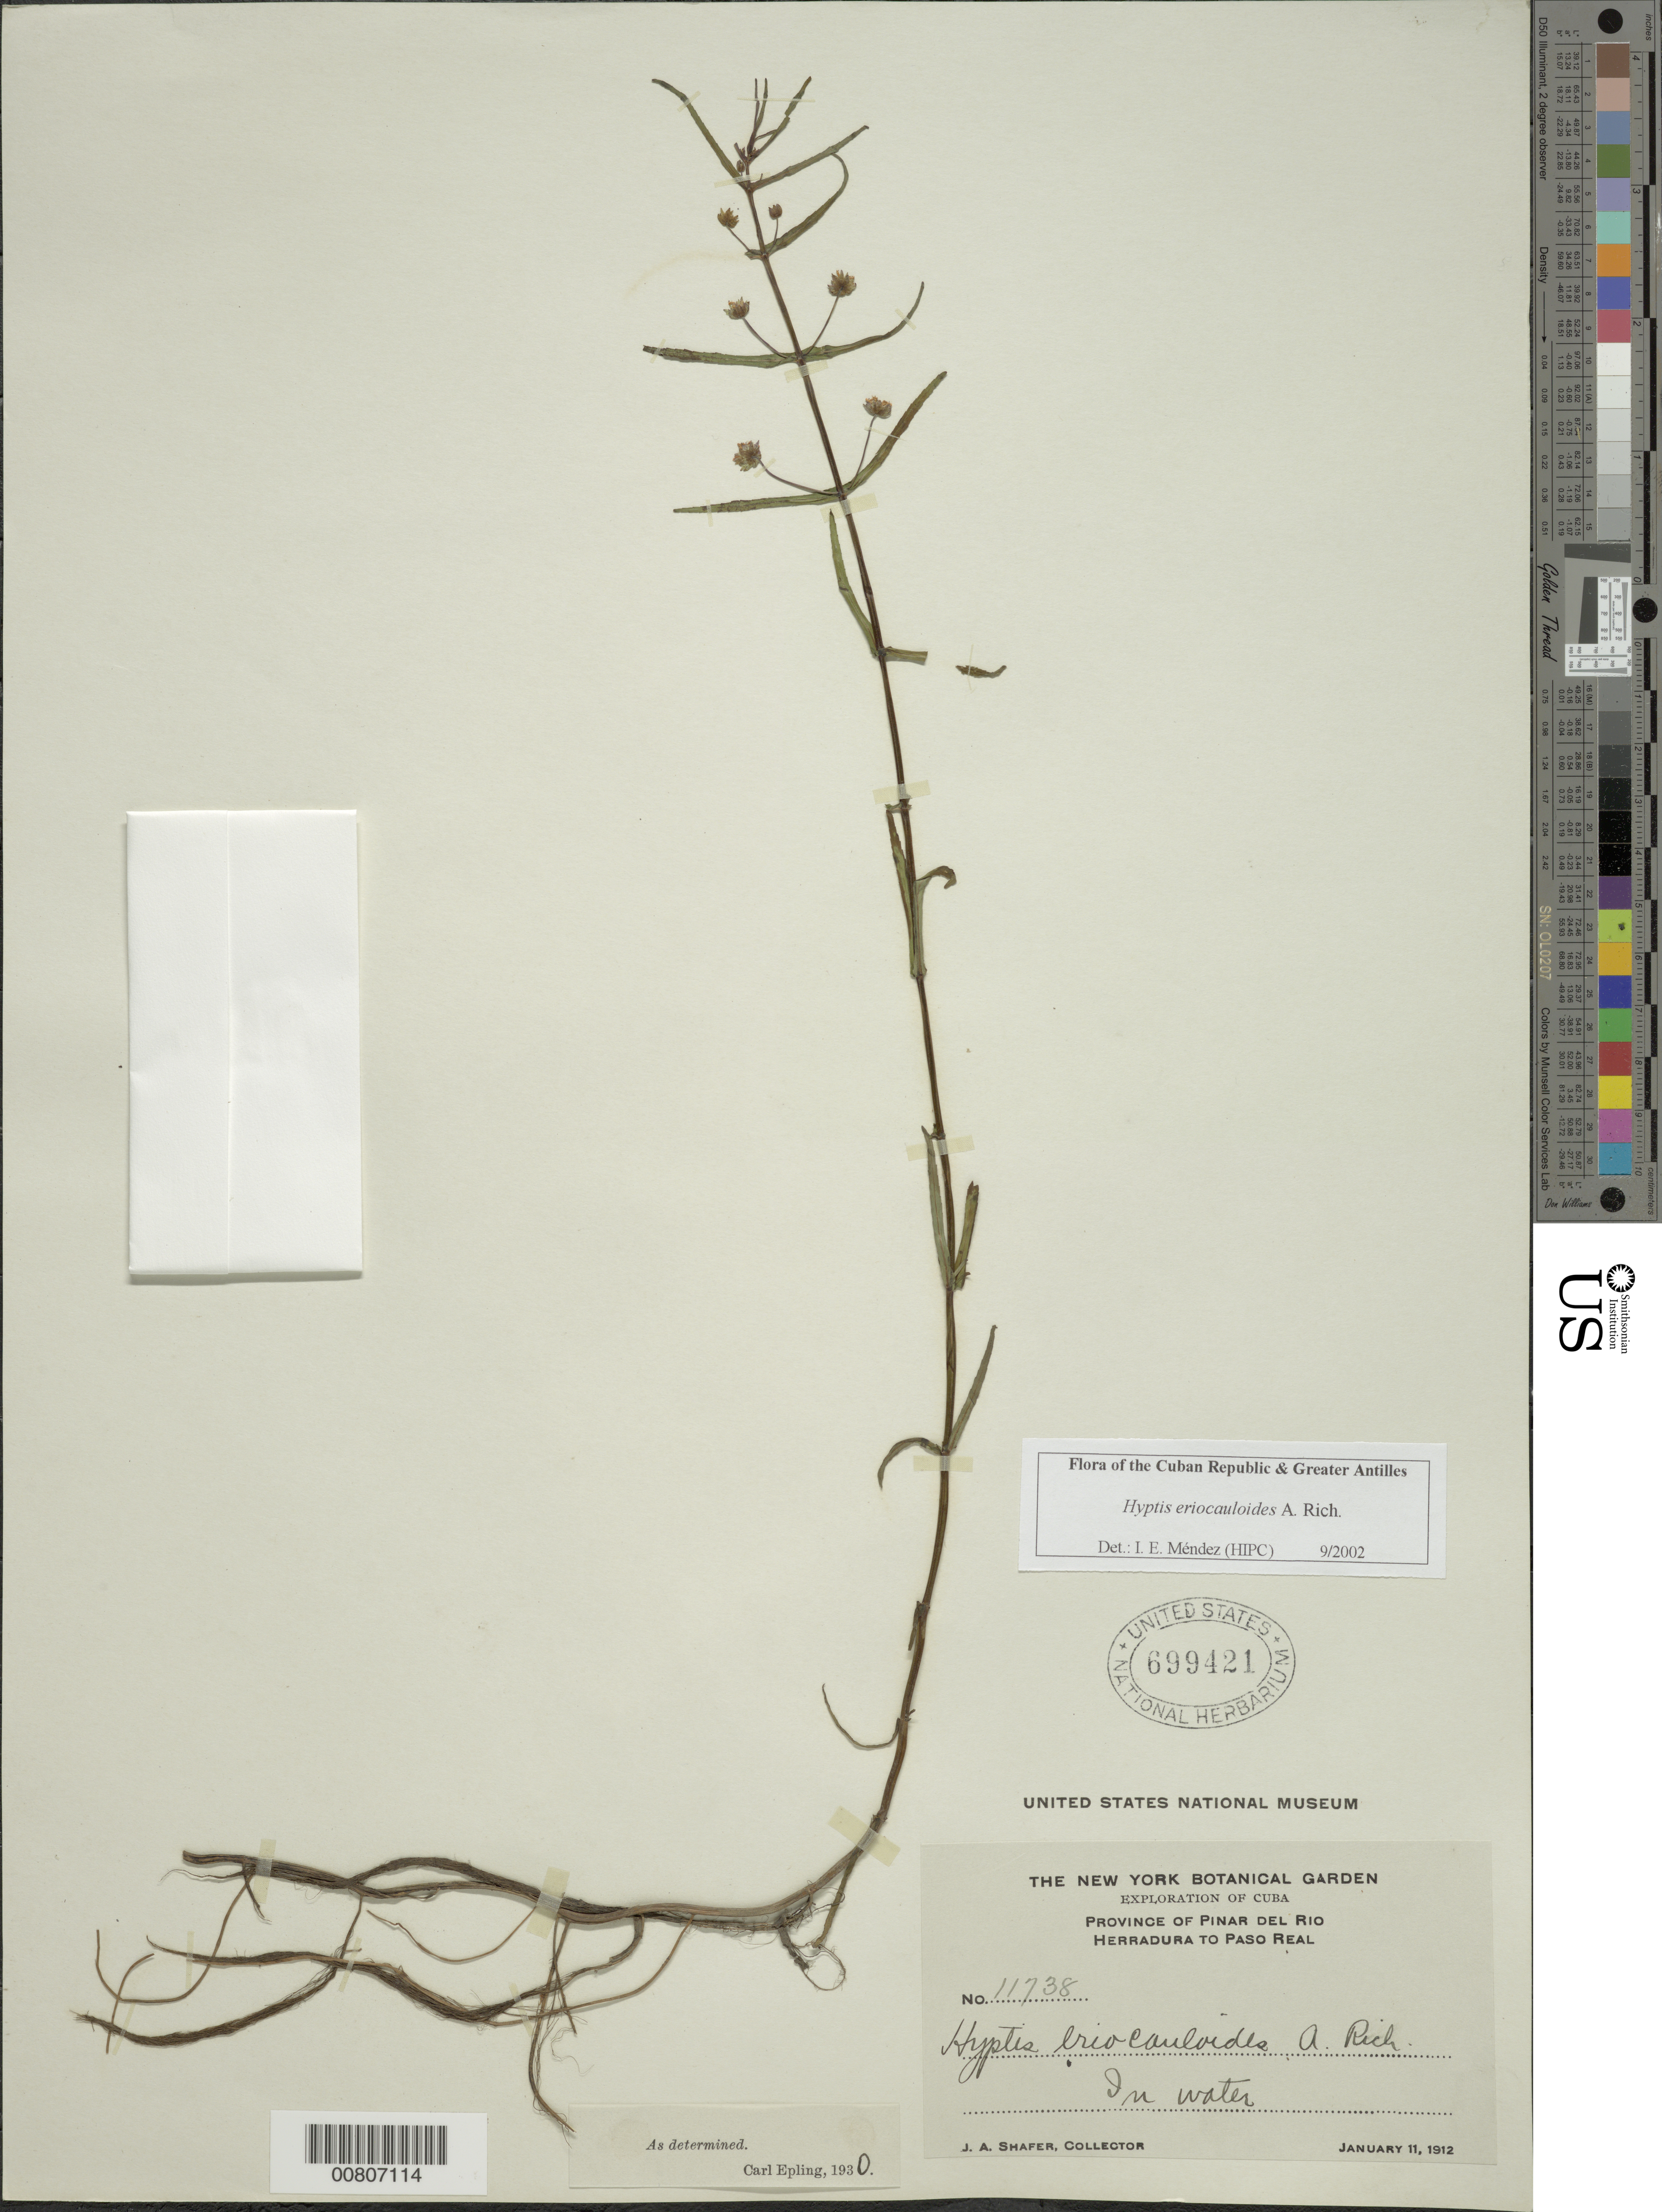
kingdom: Plantae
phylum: Tracheophyta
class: Magnoliopsida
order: Lamiales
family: Lamiaceae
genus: Hyptis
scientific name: Hyptis eriocauloides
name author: A. Rich.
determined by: Méndez, Isidro E., (HIPC)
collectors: J. A. Shafer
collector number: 11738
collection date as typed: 11 Jan 1912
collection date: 1912-01-11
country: Cuba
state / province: Pinar del Rio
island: Cuba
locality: Herradura to Paso Real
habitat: In water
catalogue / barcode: US 699421